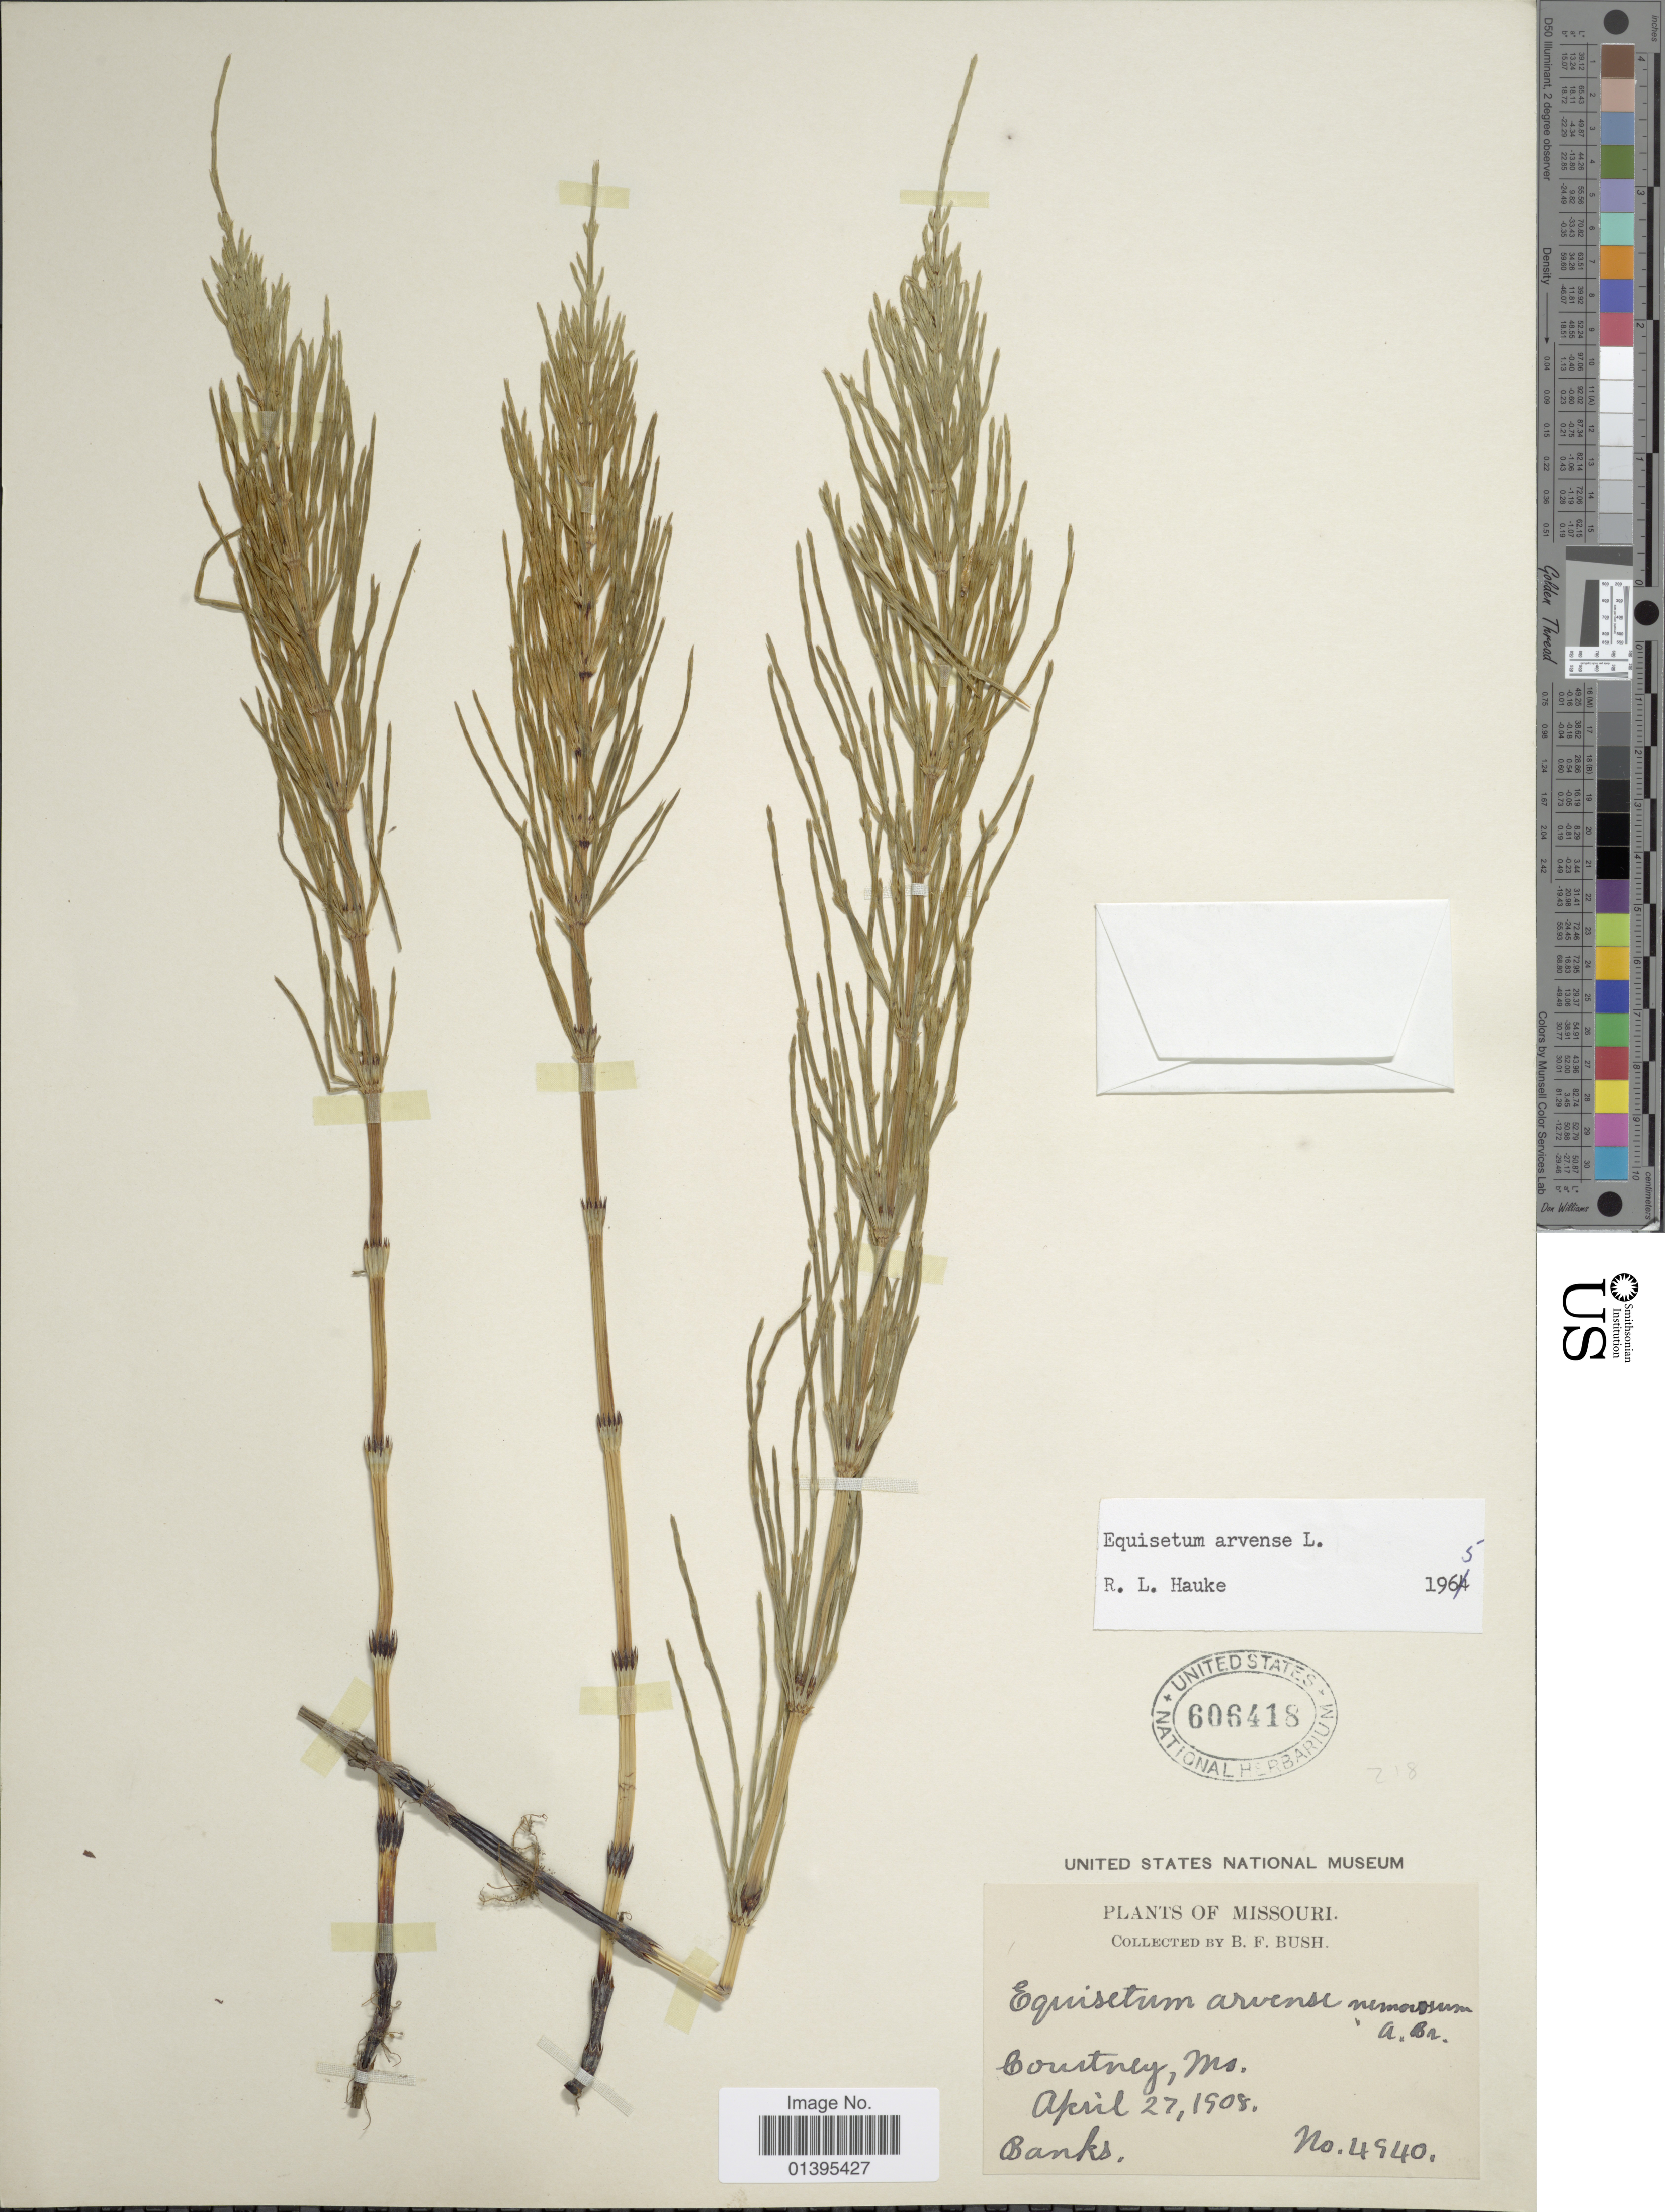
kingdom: Plantae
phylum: Tracheophyta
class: Polypodiopsida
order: Equisetales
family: Equisetaceae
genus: Equisetum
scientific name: Equisetum arvense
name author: L.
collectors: B. F. Bush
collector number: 4940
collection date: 1908-04-27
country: United States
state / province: Missouri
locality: Courtney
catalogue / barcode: US 606418